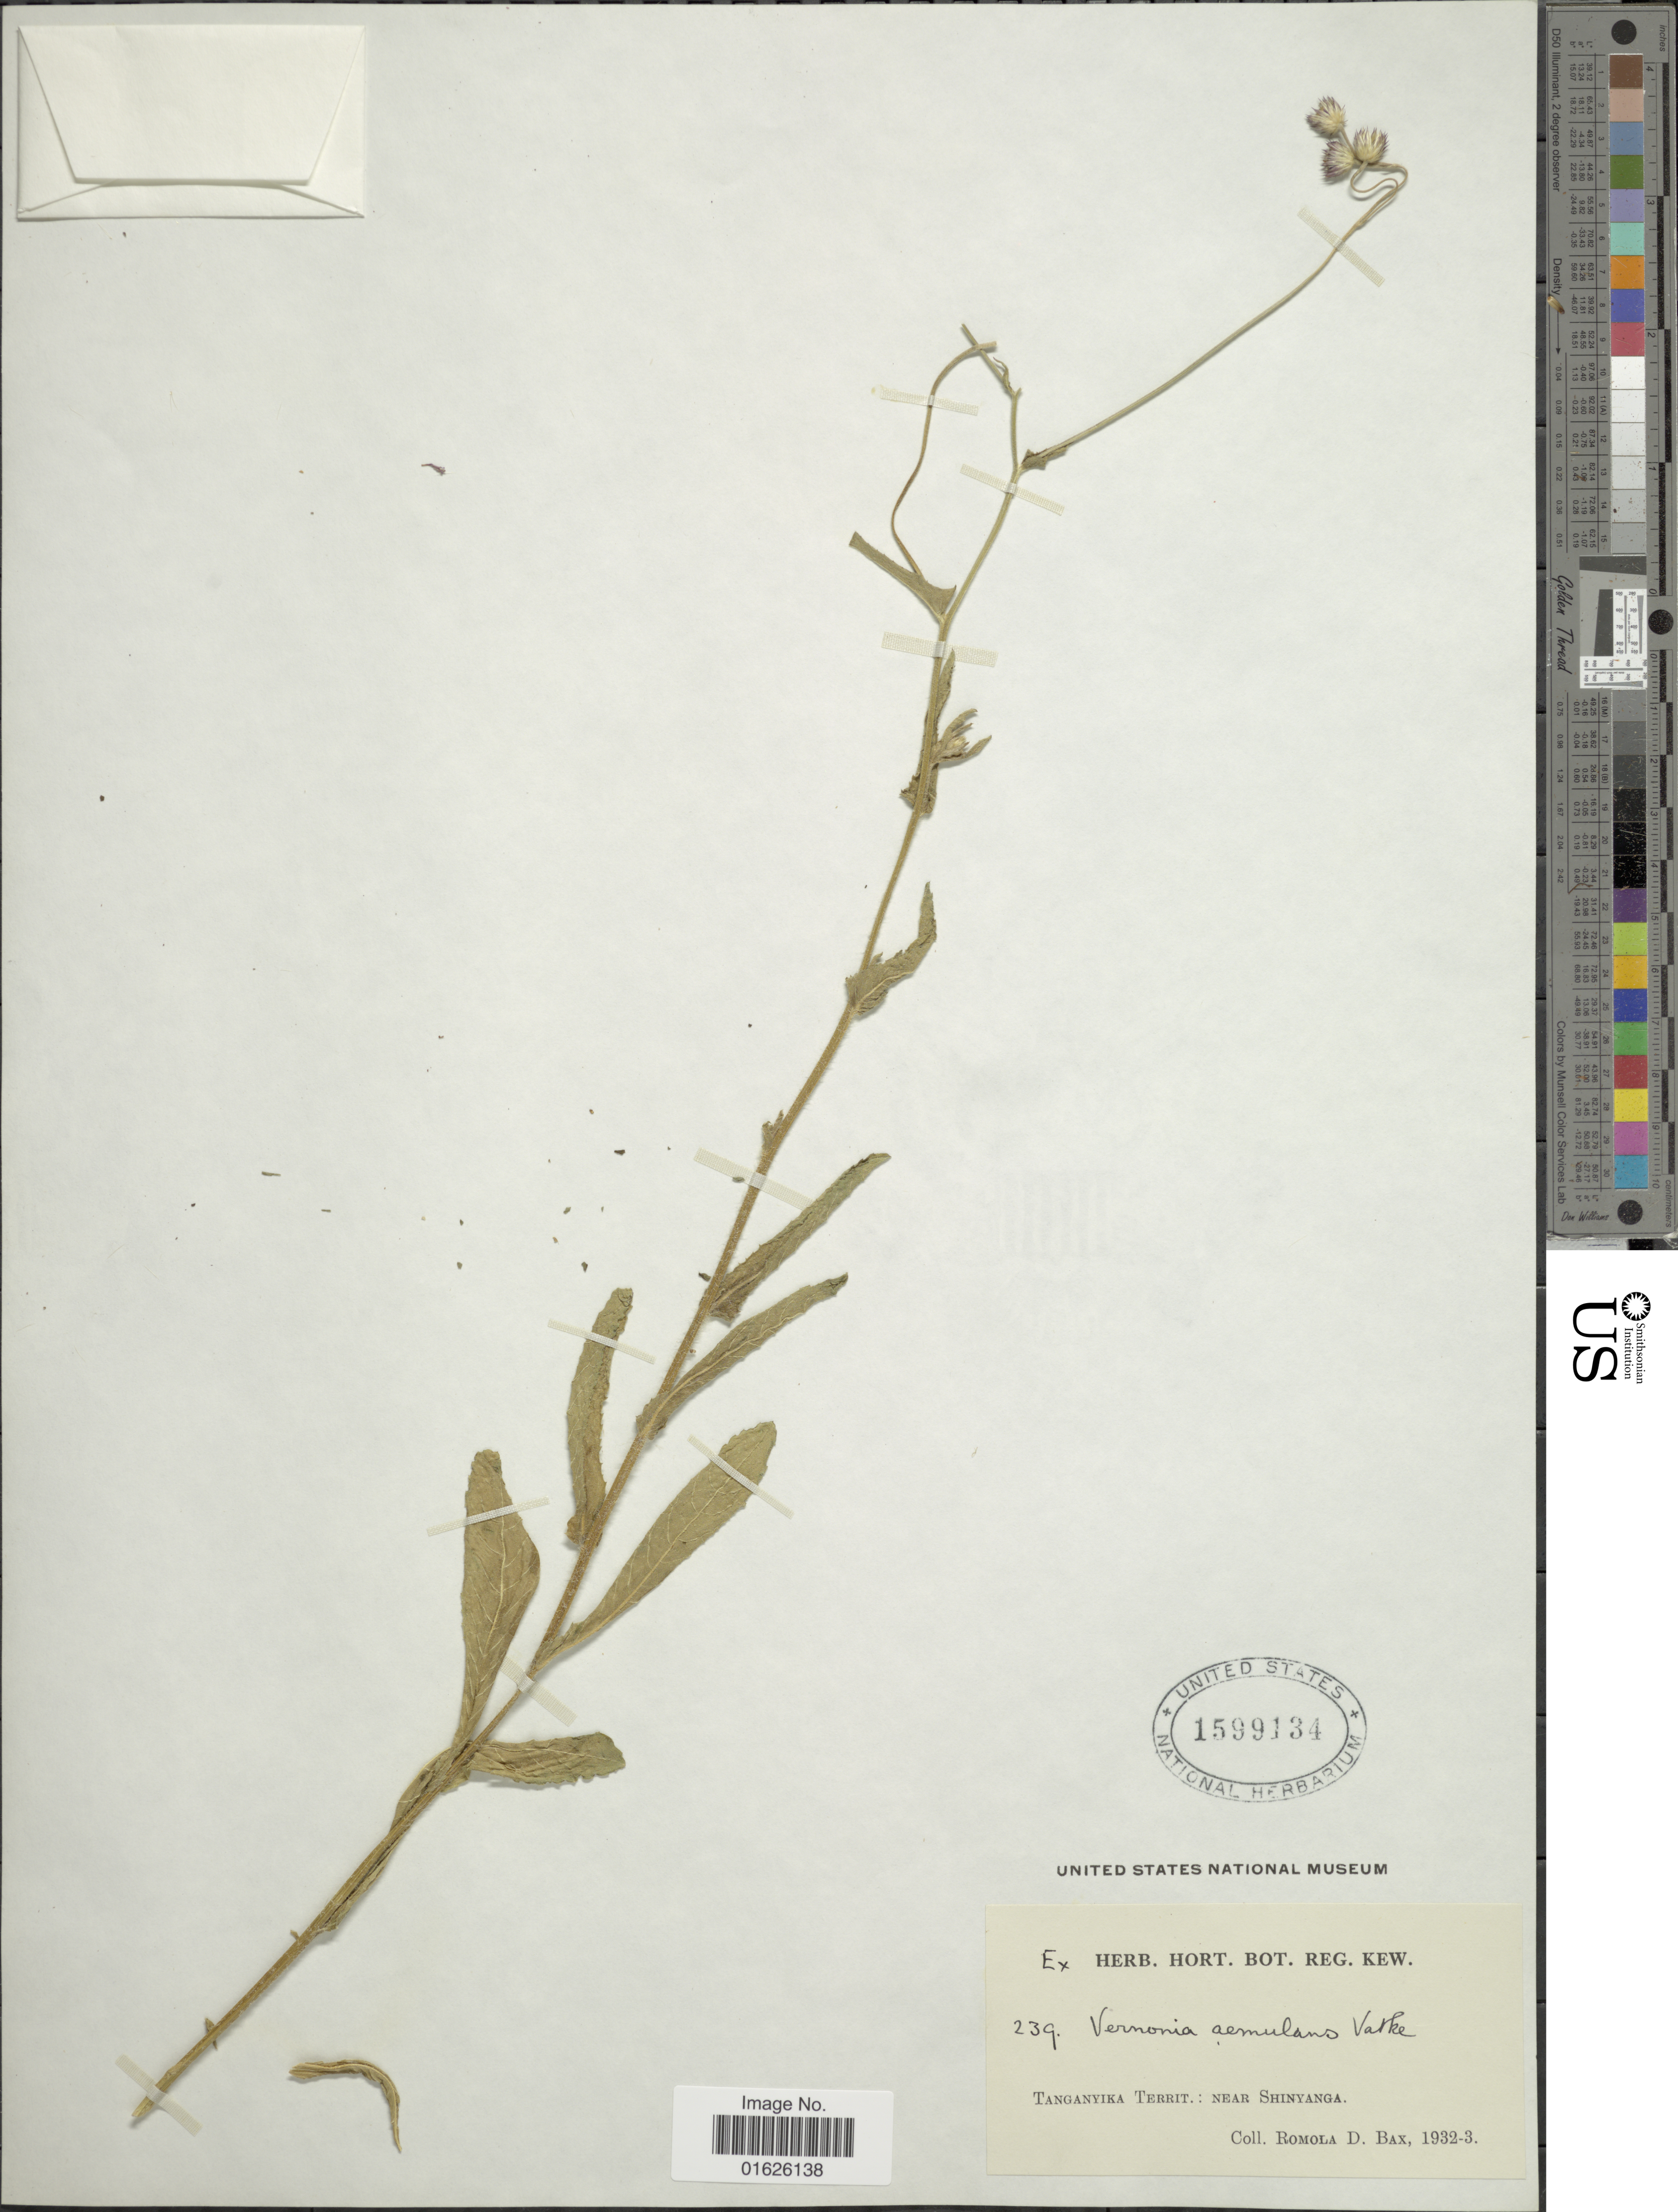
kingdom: Plantae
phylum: Tracheophyta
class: Magnoliopsida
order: Asterales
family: Asteraceae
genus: Vernoniastrum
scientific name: Vernoniastrum aemulans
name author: (Vatke) H. Rob.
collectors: R. Bax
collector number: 239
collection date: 1932/1933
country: Tanzania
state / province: Shinyanga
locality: Tanganyika Territ.: near Shinyanga.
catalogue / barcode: US 1599134